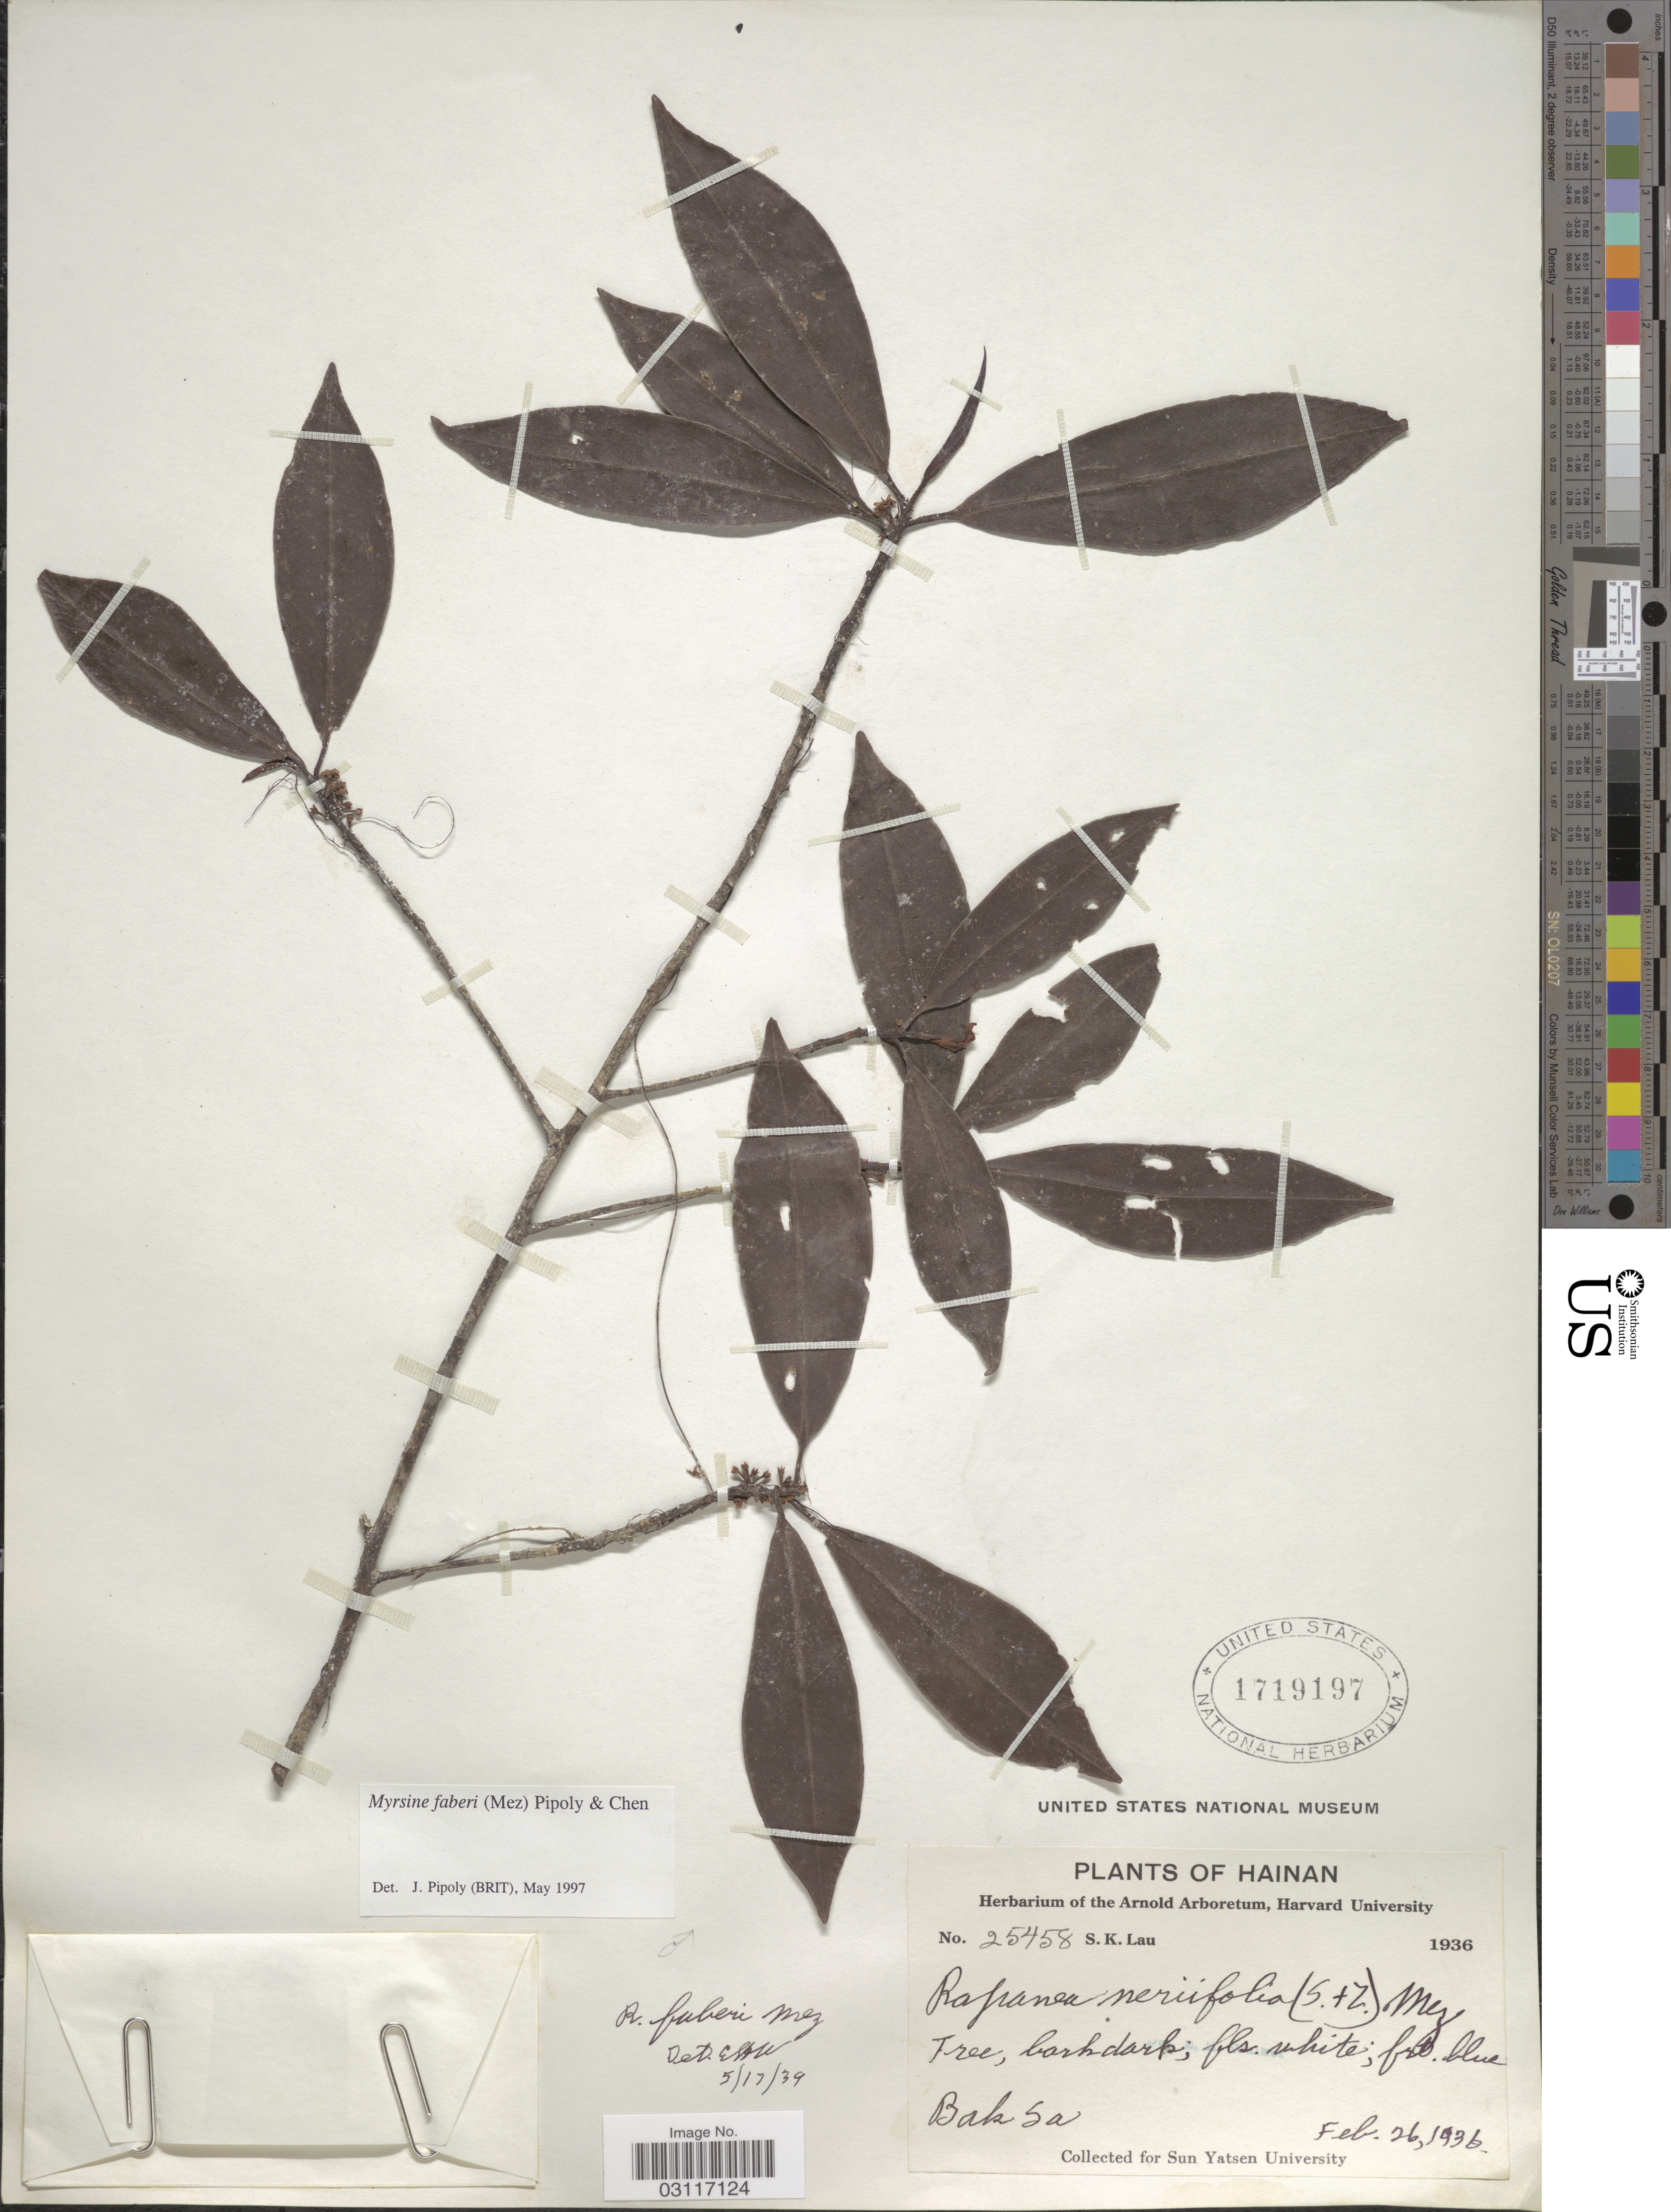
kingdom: Plantae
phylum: Tracheophyta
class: Magnoliopsida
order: Ericales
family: Primulaceae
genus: Myrsine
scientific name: Myrsine faberi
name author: (Mez) Pipoly & C. Chen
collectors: S. K. Lau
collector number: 25458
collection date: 1936-02-26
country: China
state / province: Hainan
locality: Bak Sa.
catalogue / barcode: US 1719197